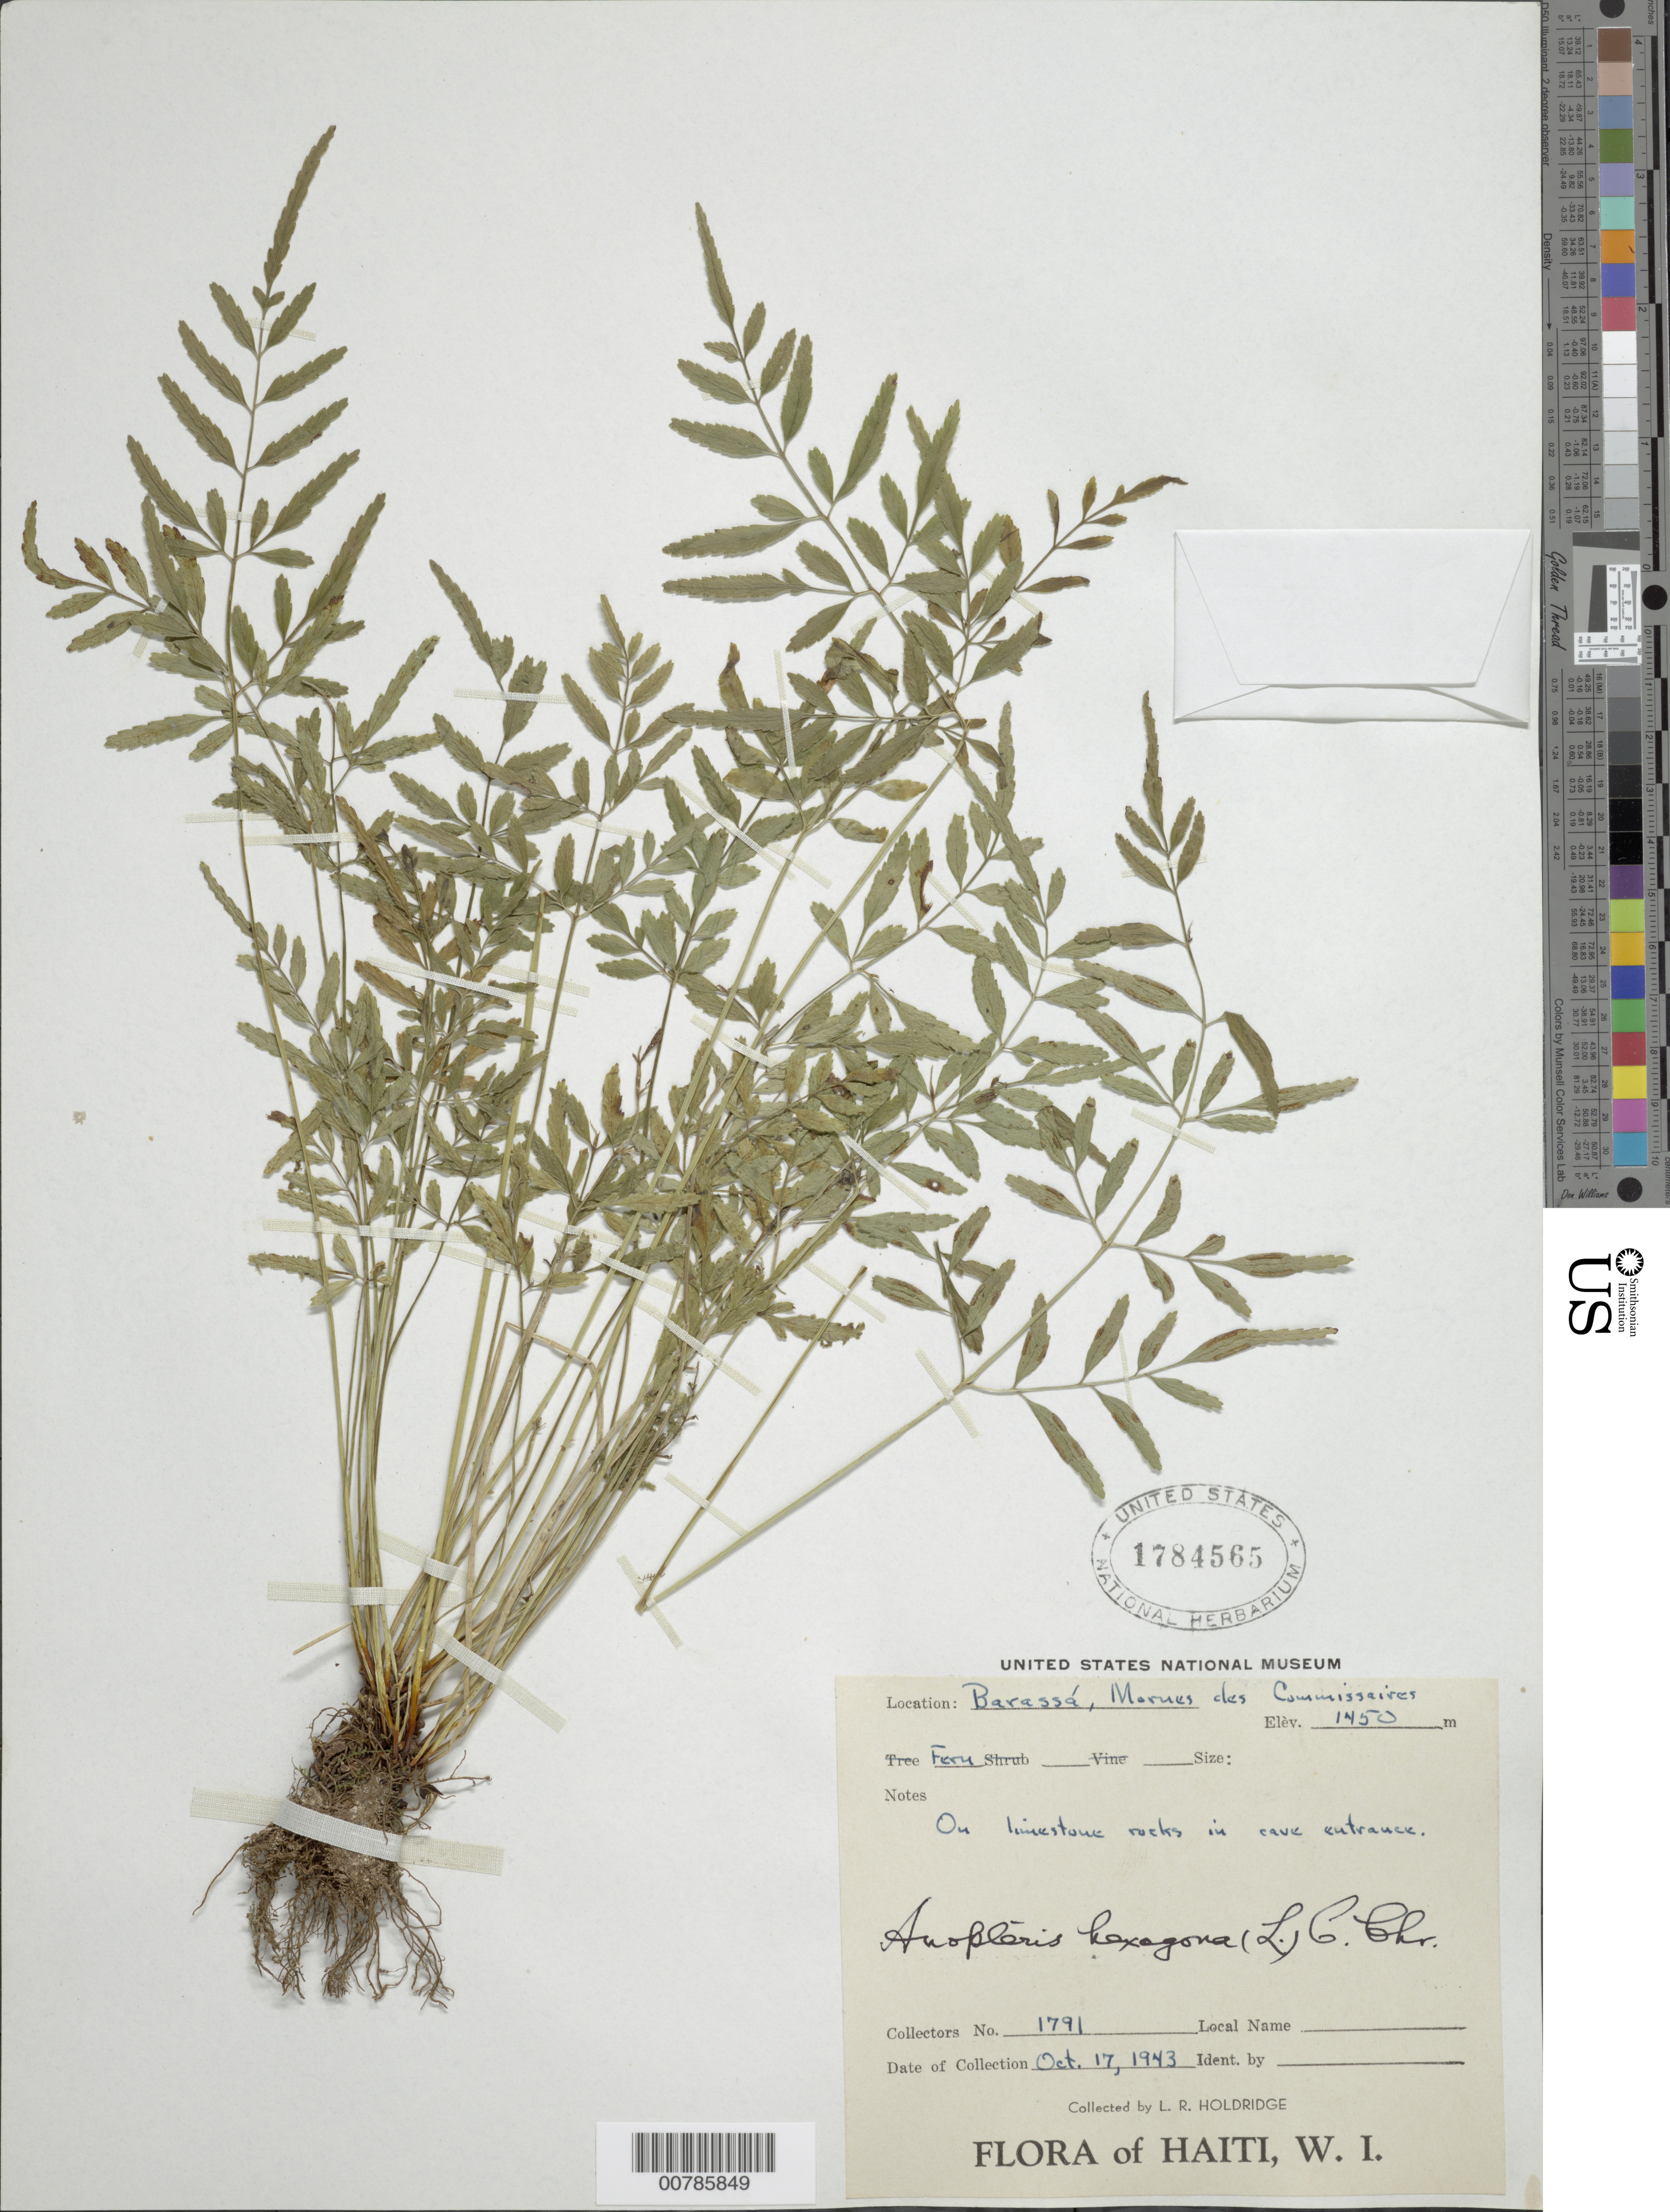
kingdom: Plantae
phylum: Tracheophyta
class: Polypodiopsida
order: Polypodiales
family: Pteridaceae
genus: Pteris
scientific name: Pteris hexagona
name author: (L.) Proctor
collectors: L. Holdridge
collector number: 1791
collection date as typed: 17 Oct 1943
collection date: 1943-10-17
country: Haiti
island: Hispaniola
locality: Barassá, Mornes des Commissaires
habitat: On limestone rocks in cave entrance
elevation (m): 1450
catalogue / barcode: US 1784565